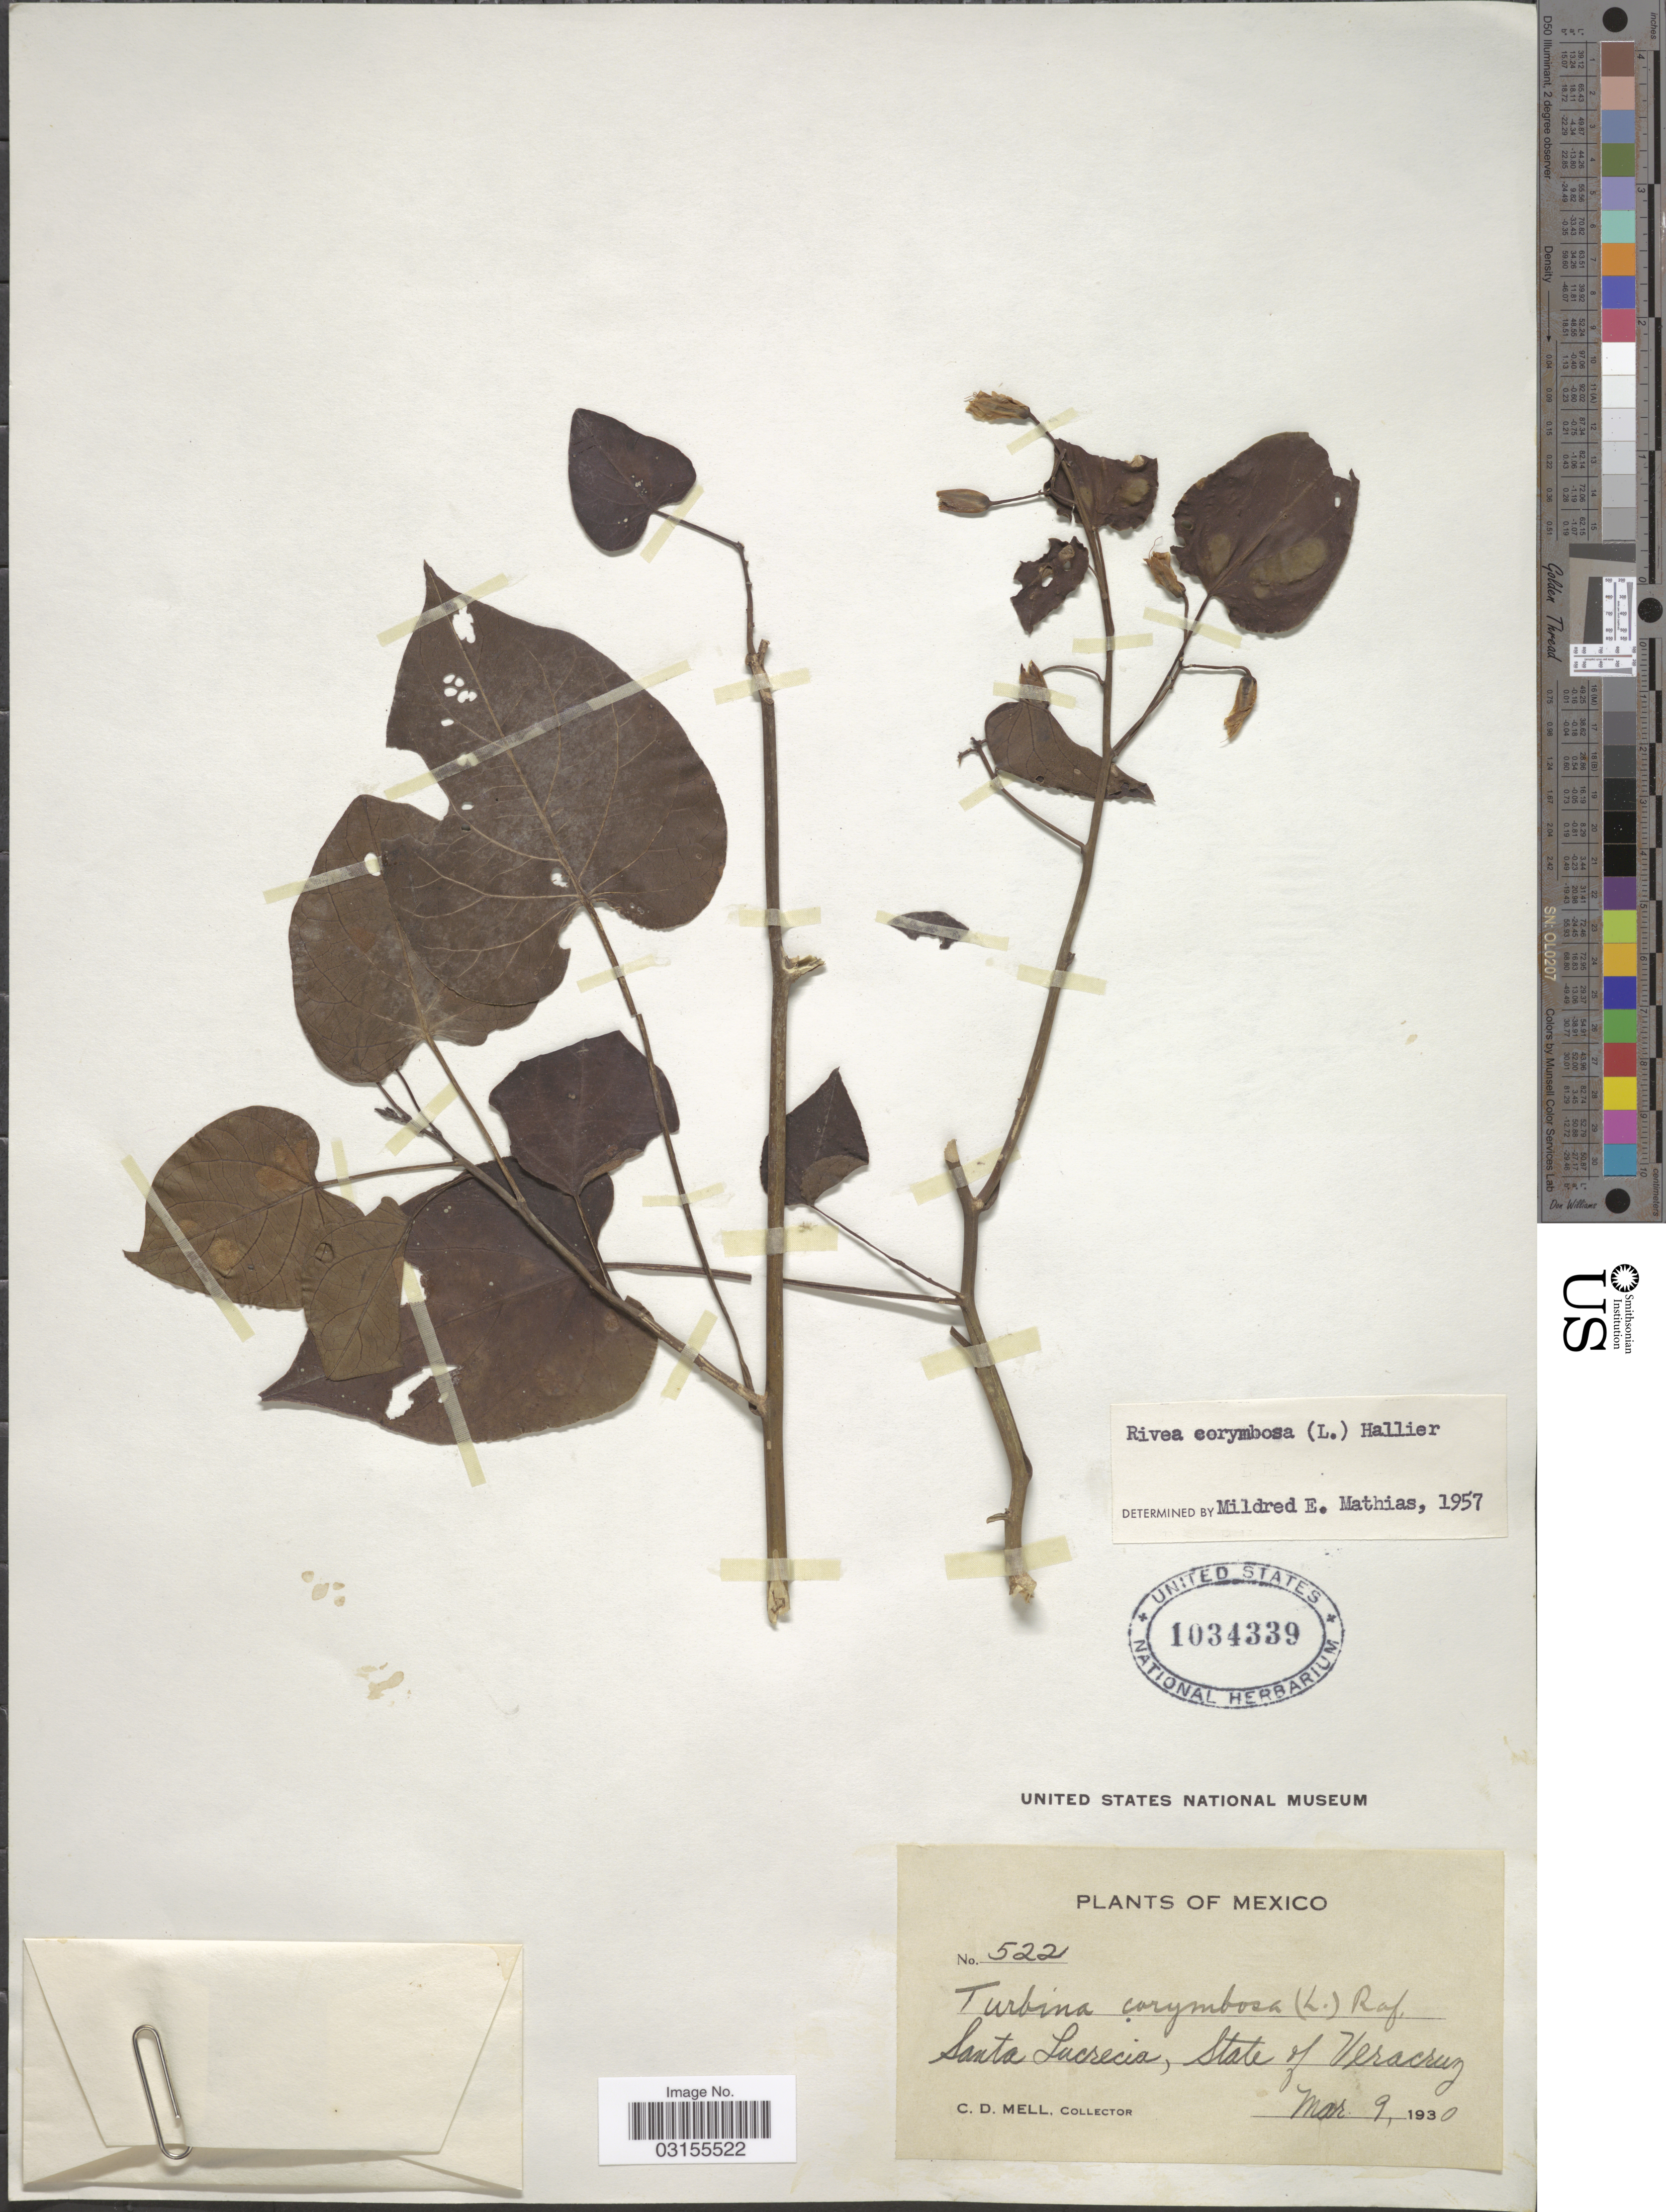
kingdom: Plantae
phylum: Tracheophyta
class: Magnoliopsida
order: Solanales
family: Convolvulaceae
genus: Turbina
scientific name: Turbina corymbosa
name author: (L.) Raf.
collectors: C. D. Mell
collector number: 522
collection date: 1930-03-09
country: Mexico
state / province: Veracruz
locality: Santa Lucrecia, State of Veracruz.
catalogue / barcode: US 1034339